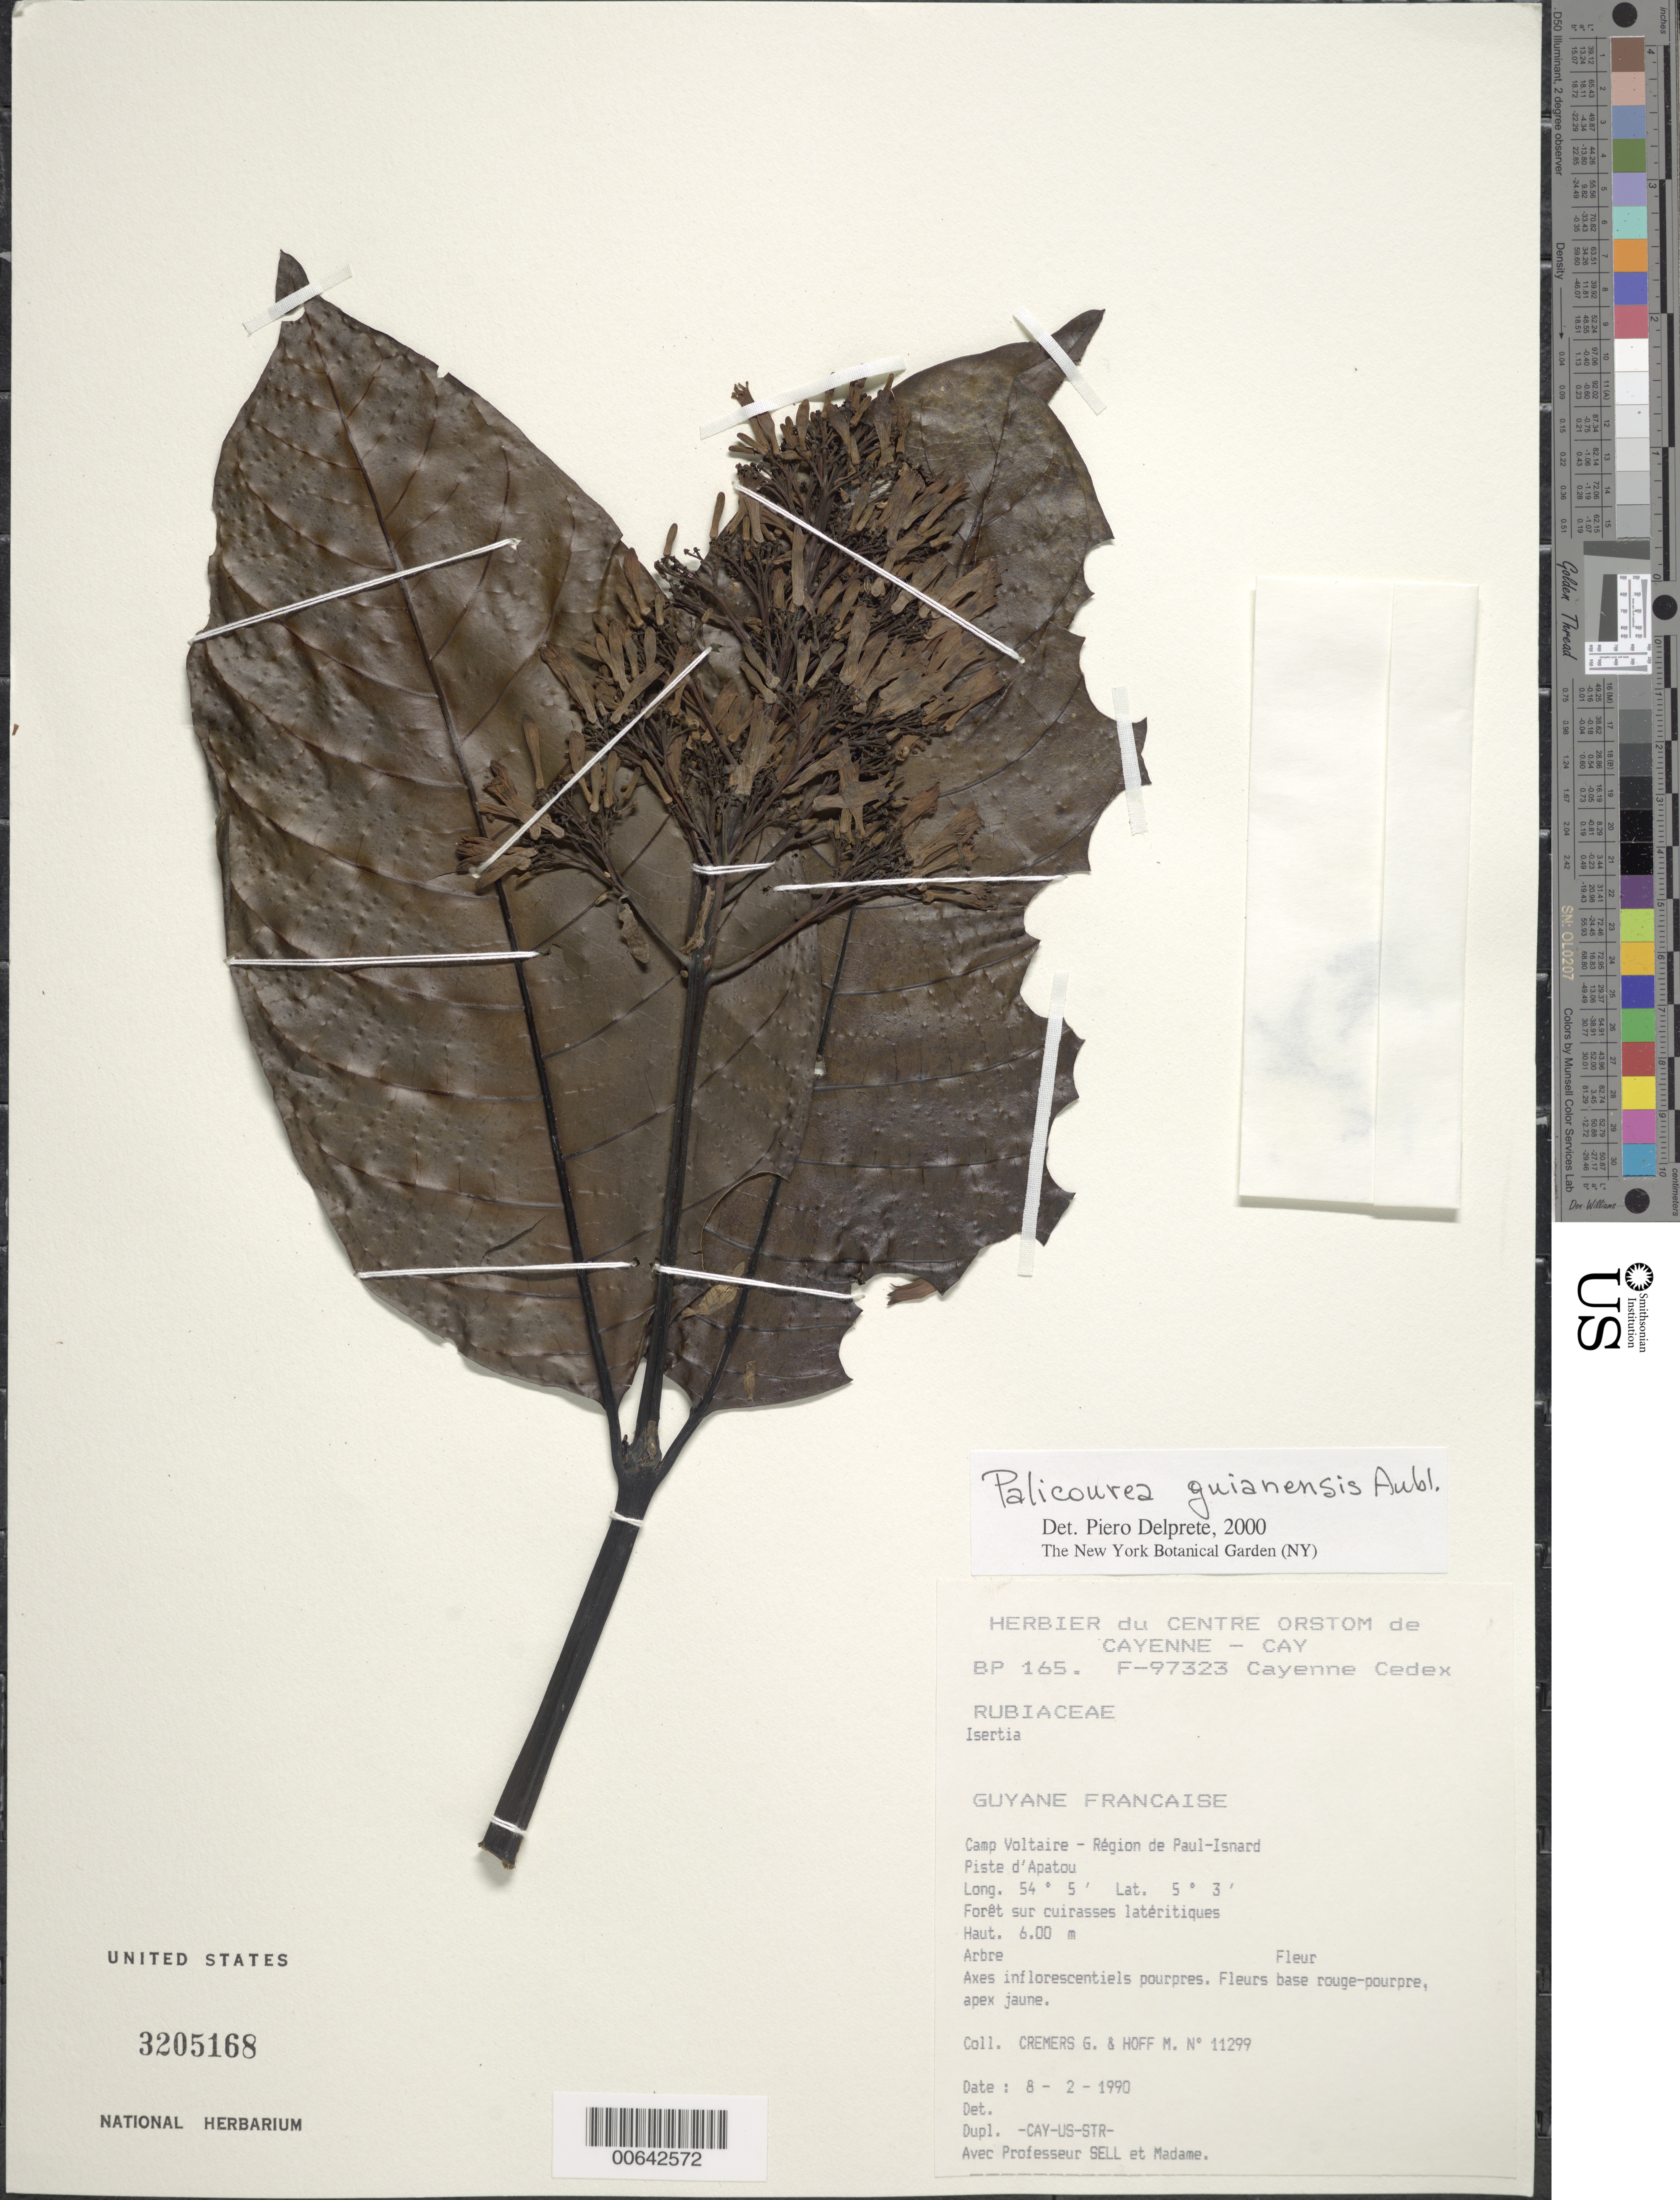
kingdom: Plantae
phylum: Tracheophyta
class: Magnoliopsida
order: Gentianales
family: Rubiaceae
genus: Palicourea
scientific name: Palicourea guianensis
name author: Aubl.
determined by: Delprete, P. G., Herb. de Guyane Cay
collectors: G. Cremers & M. Hoff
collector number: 11299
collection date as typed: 8-Feb-90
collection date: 1990-02-08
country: French Guiana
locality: Camp Voltaire, région de Paul-Isnard, Piste d'Apatou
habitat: Foret sur cuirasses lateritiques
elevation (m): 40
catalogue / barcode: US 3205168